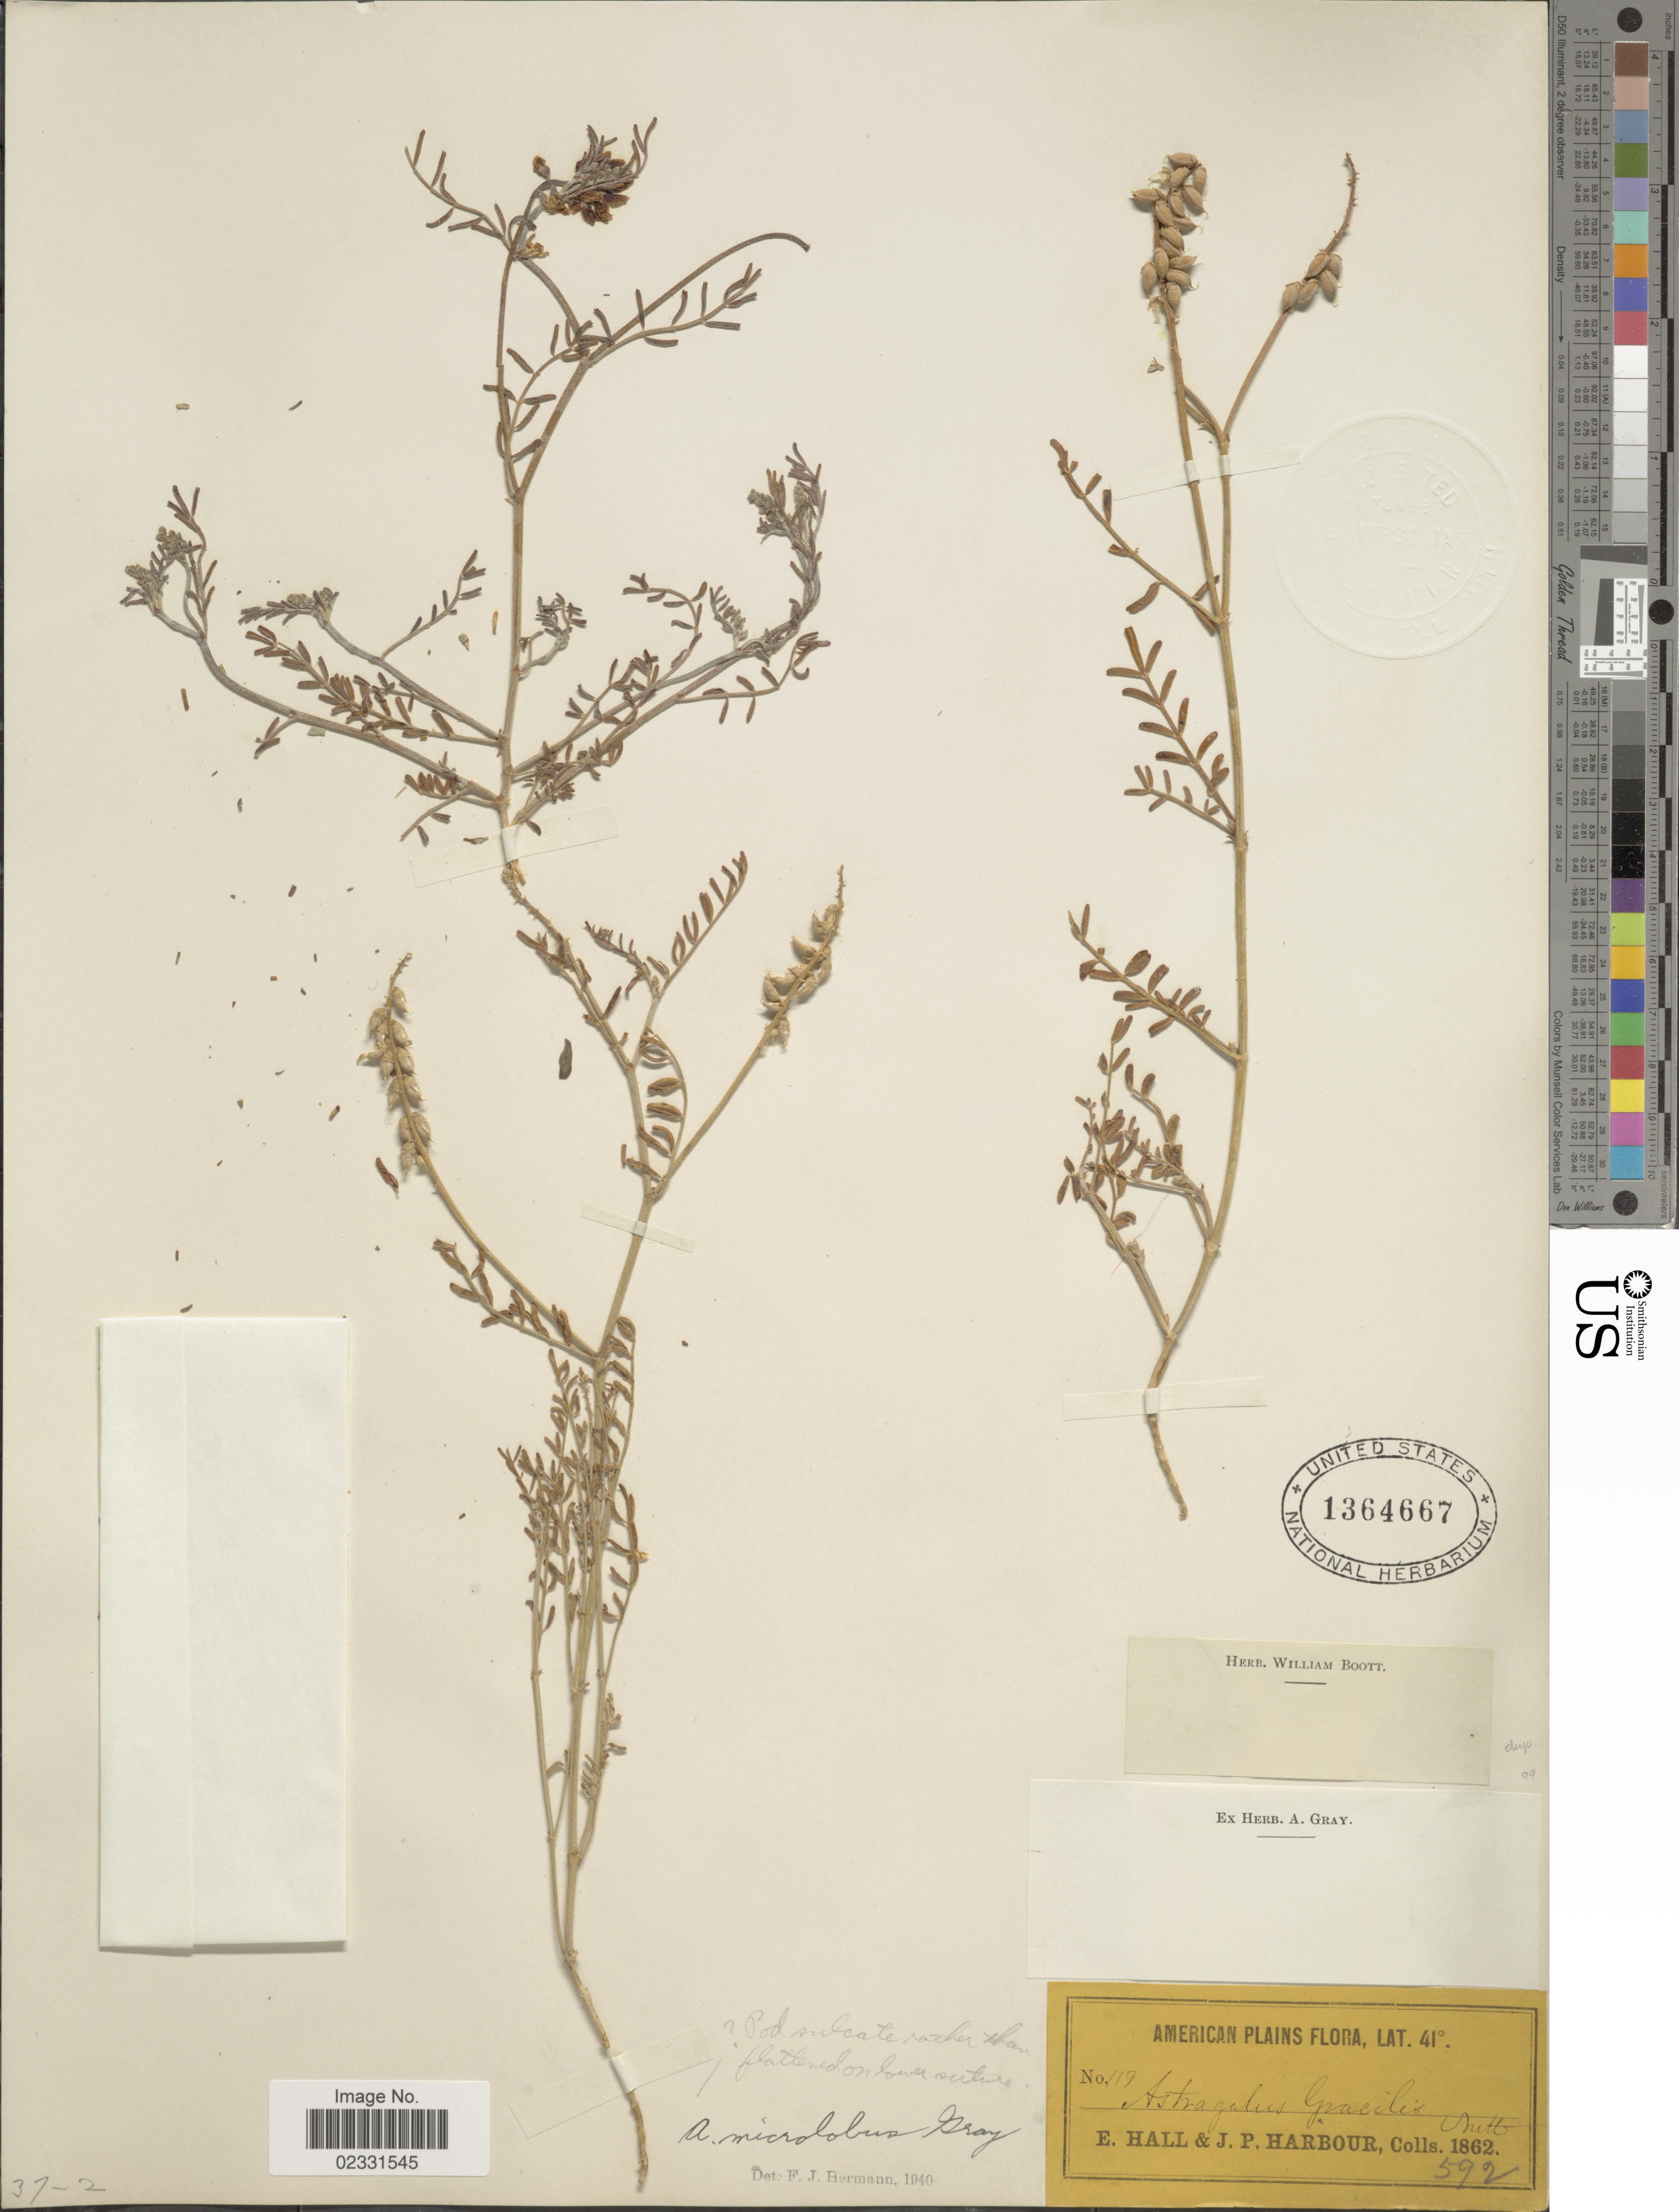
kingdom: Plantae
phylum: Tracheophyta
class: Magnoliopsida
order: Fabales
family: Fabaceae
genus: Astragalus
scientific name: Astragalus gracilis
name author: Nutt.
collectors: E. Hall & J. Harbour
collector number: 119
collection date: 1862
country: United States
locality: American Plains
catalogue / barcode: US 1364667